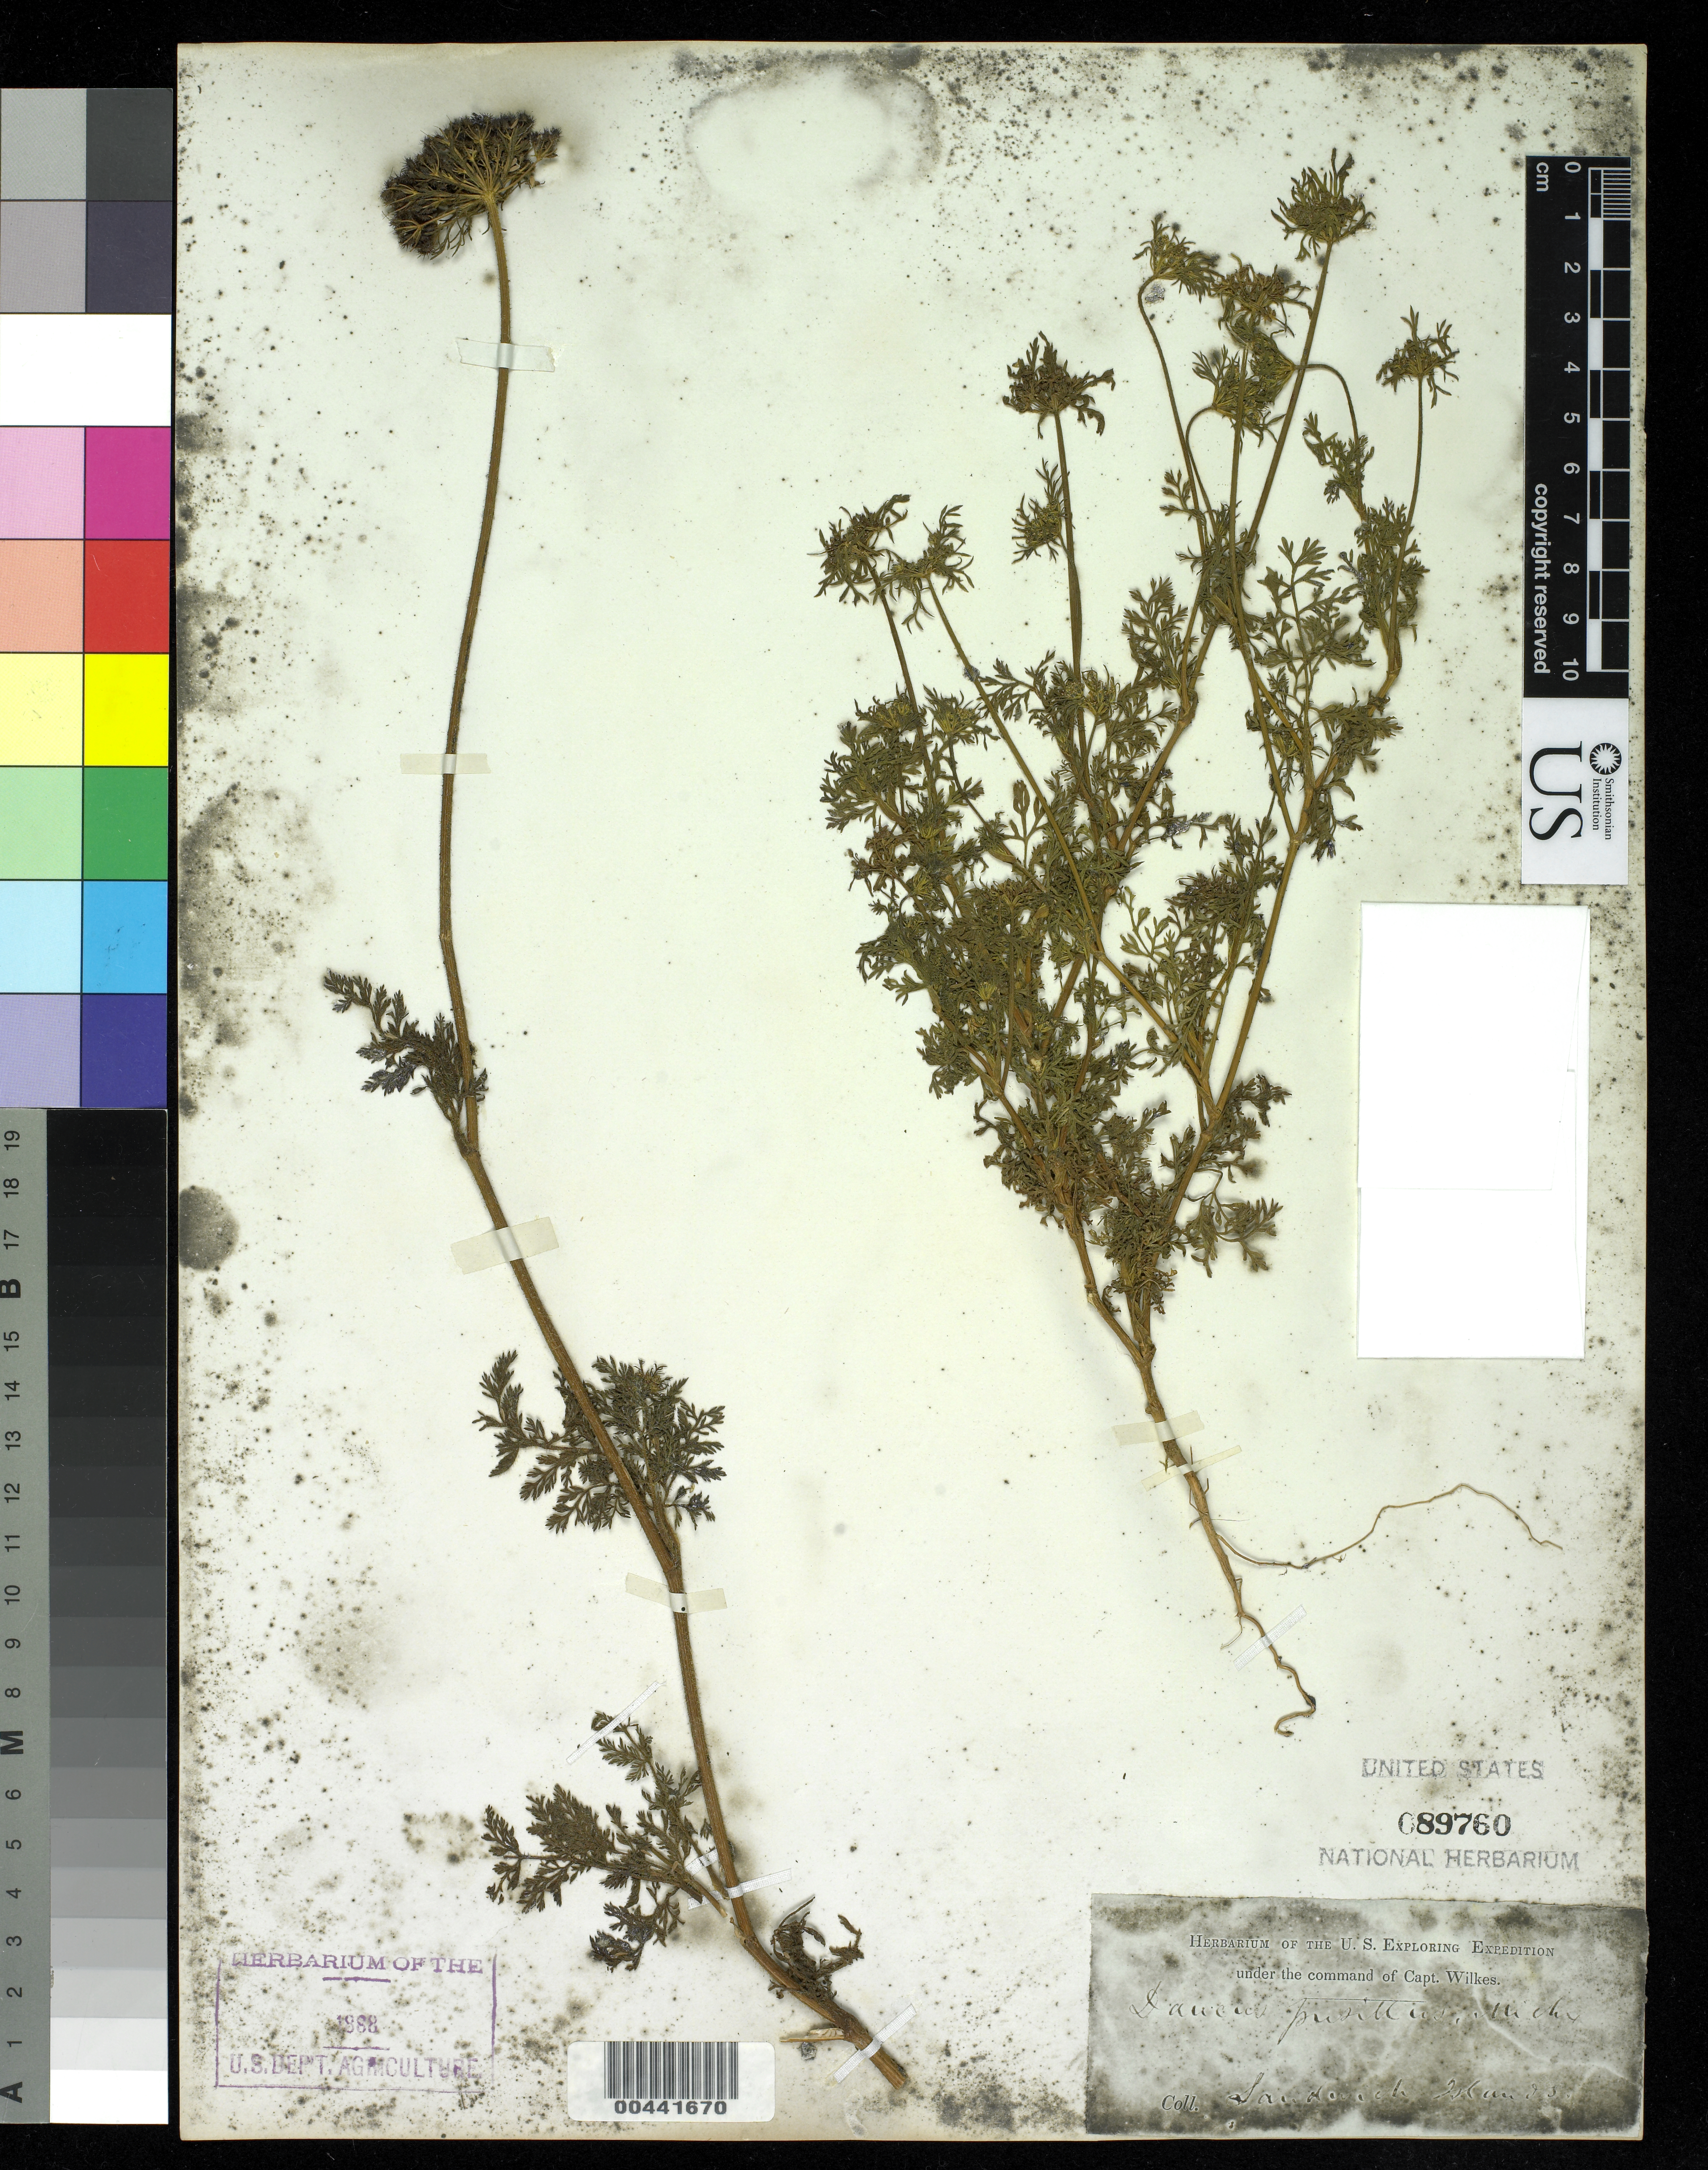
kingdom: Plantae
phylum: Tracheophyta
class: Magnoliopsida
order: Apiales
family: Apiaceae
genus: Daucus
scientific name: Daucus pusillus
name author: Michx.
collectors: Wilkes Explor. Exped.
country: United States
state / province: Hawaii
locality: Sandwich Islands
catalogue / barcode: US 89760